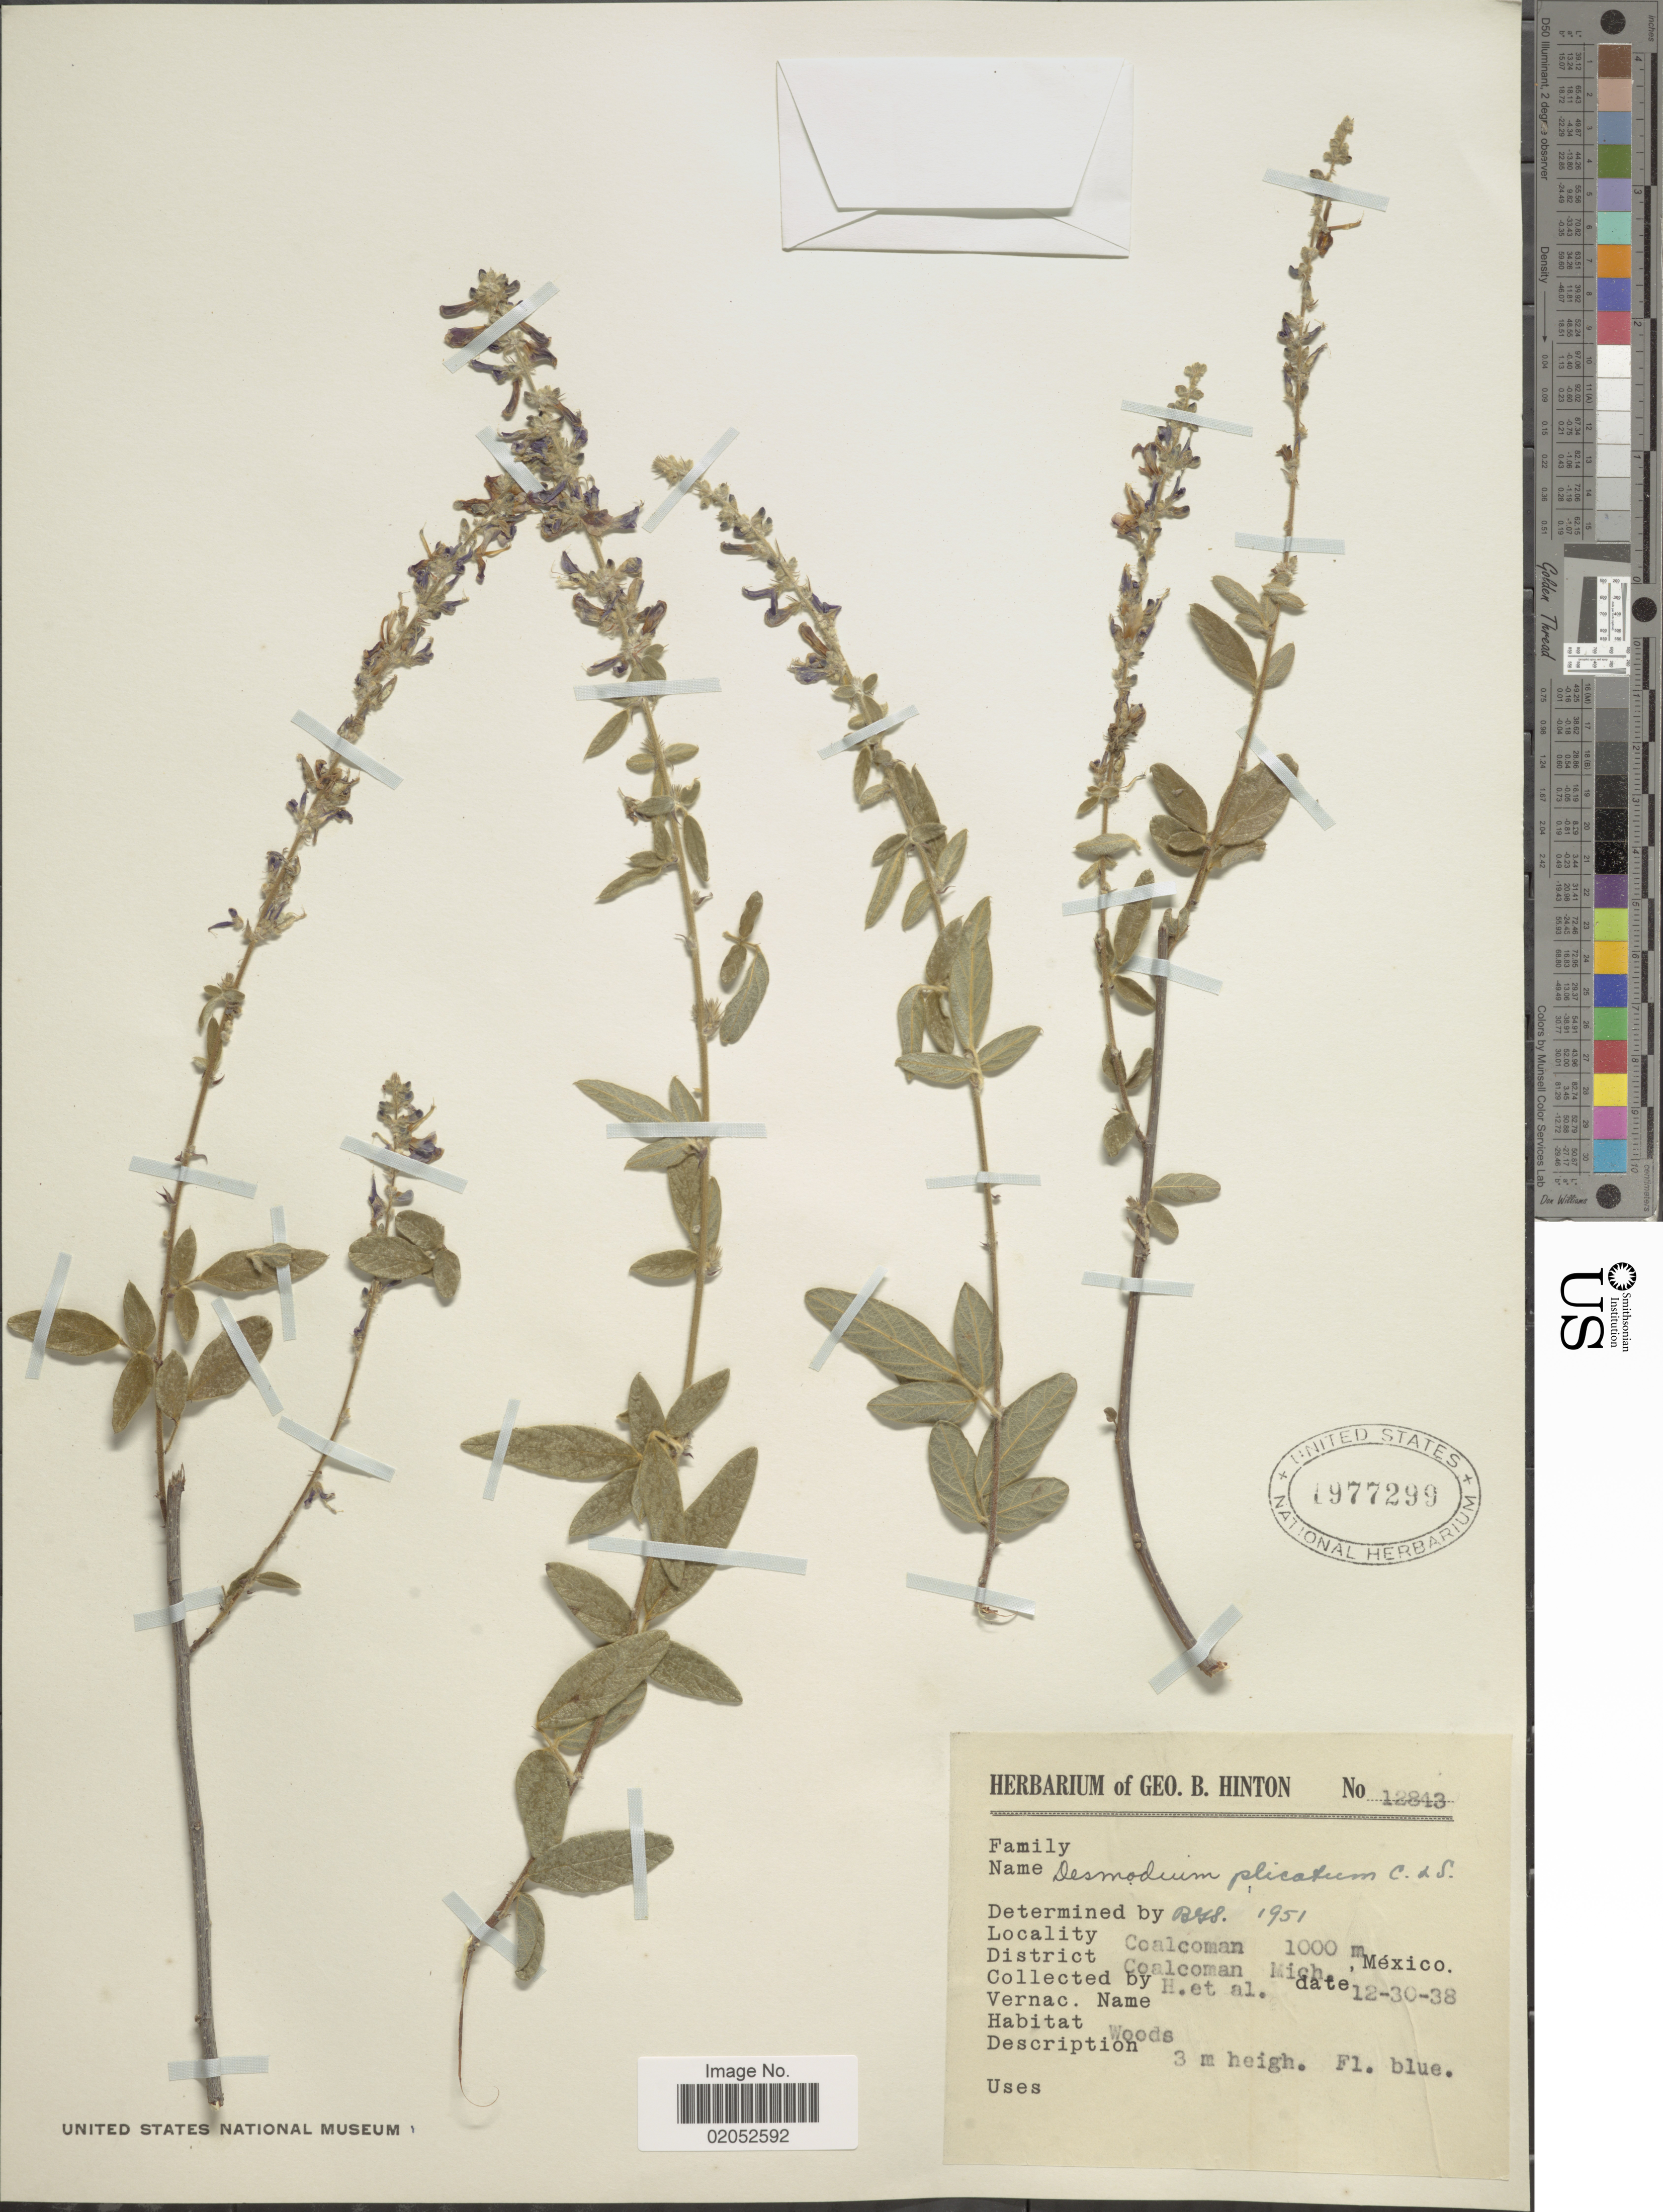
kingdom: Plantae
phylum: Tracheophyta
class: Magnoliopsida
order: Fabales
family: Fabaceae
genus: Desmodium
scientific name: Desmodium plicatum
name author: Schltdl. & Cham.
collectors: G. B. Hinton & et al.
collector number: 12843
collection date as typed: Transcribed d/m/y: 30/12/38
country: Mexico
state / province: Michoacán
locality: Coalcoman, District Coalcoman, Mich.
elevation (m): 1000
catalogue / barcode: US 1977299